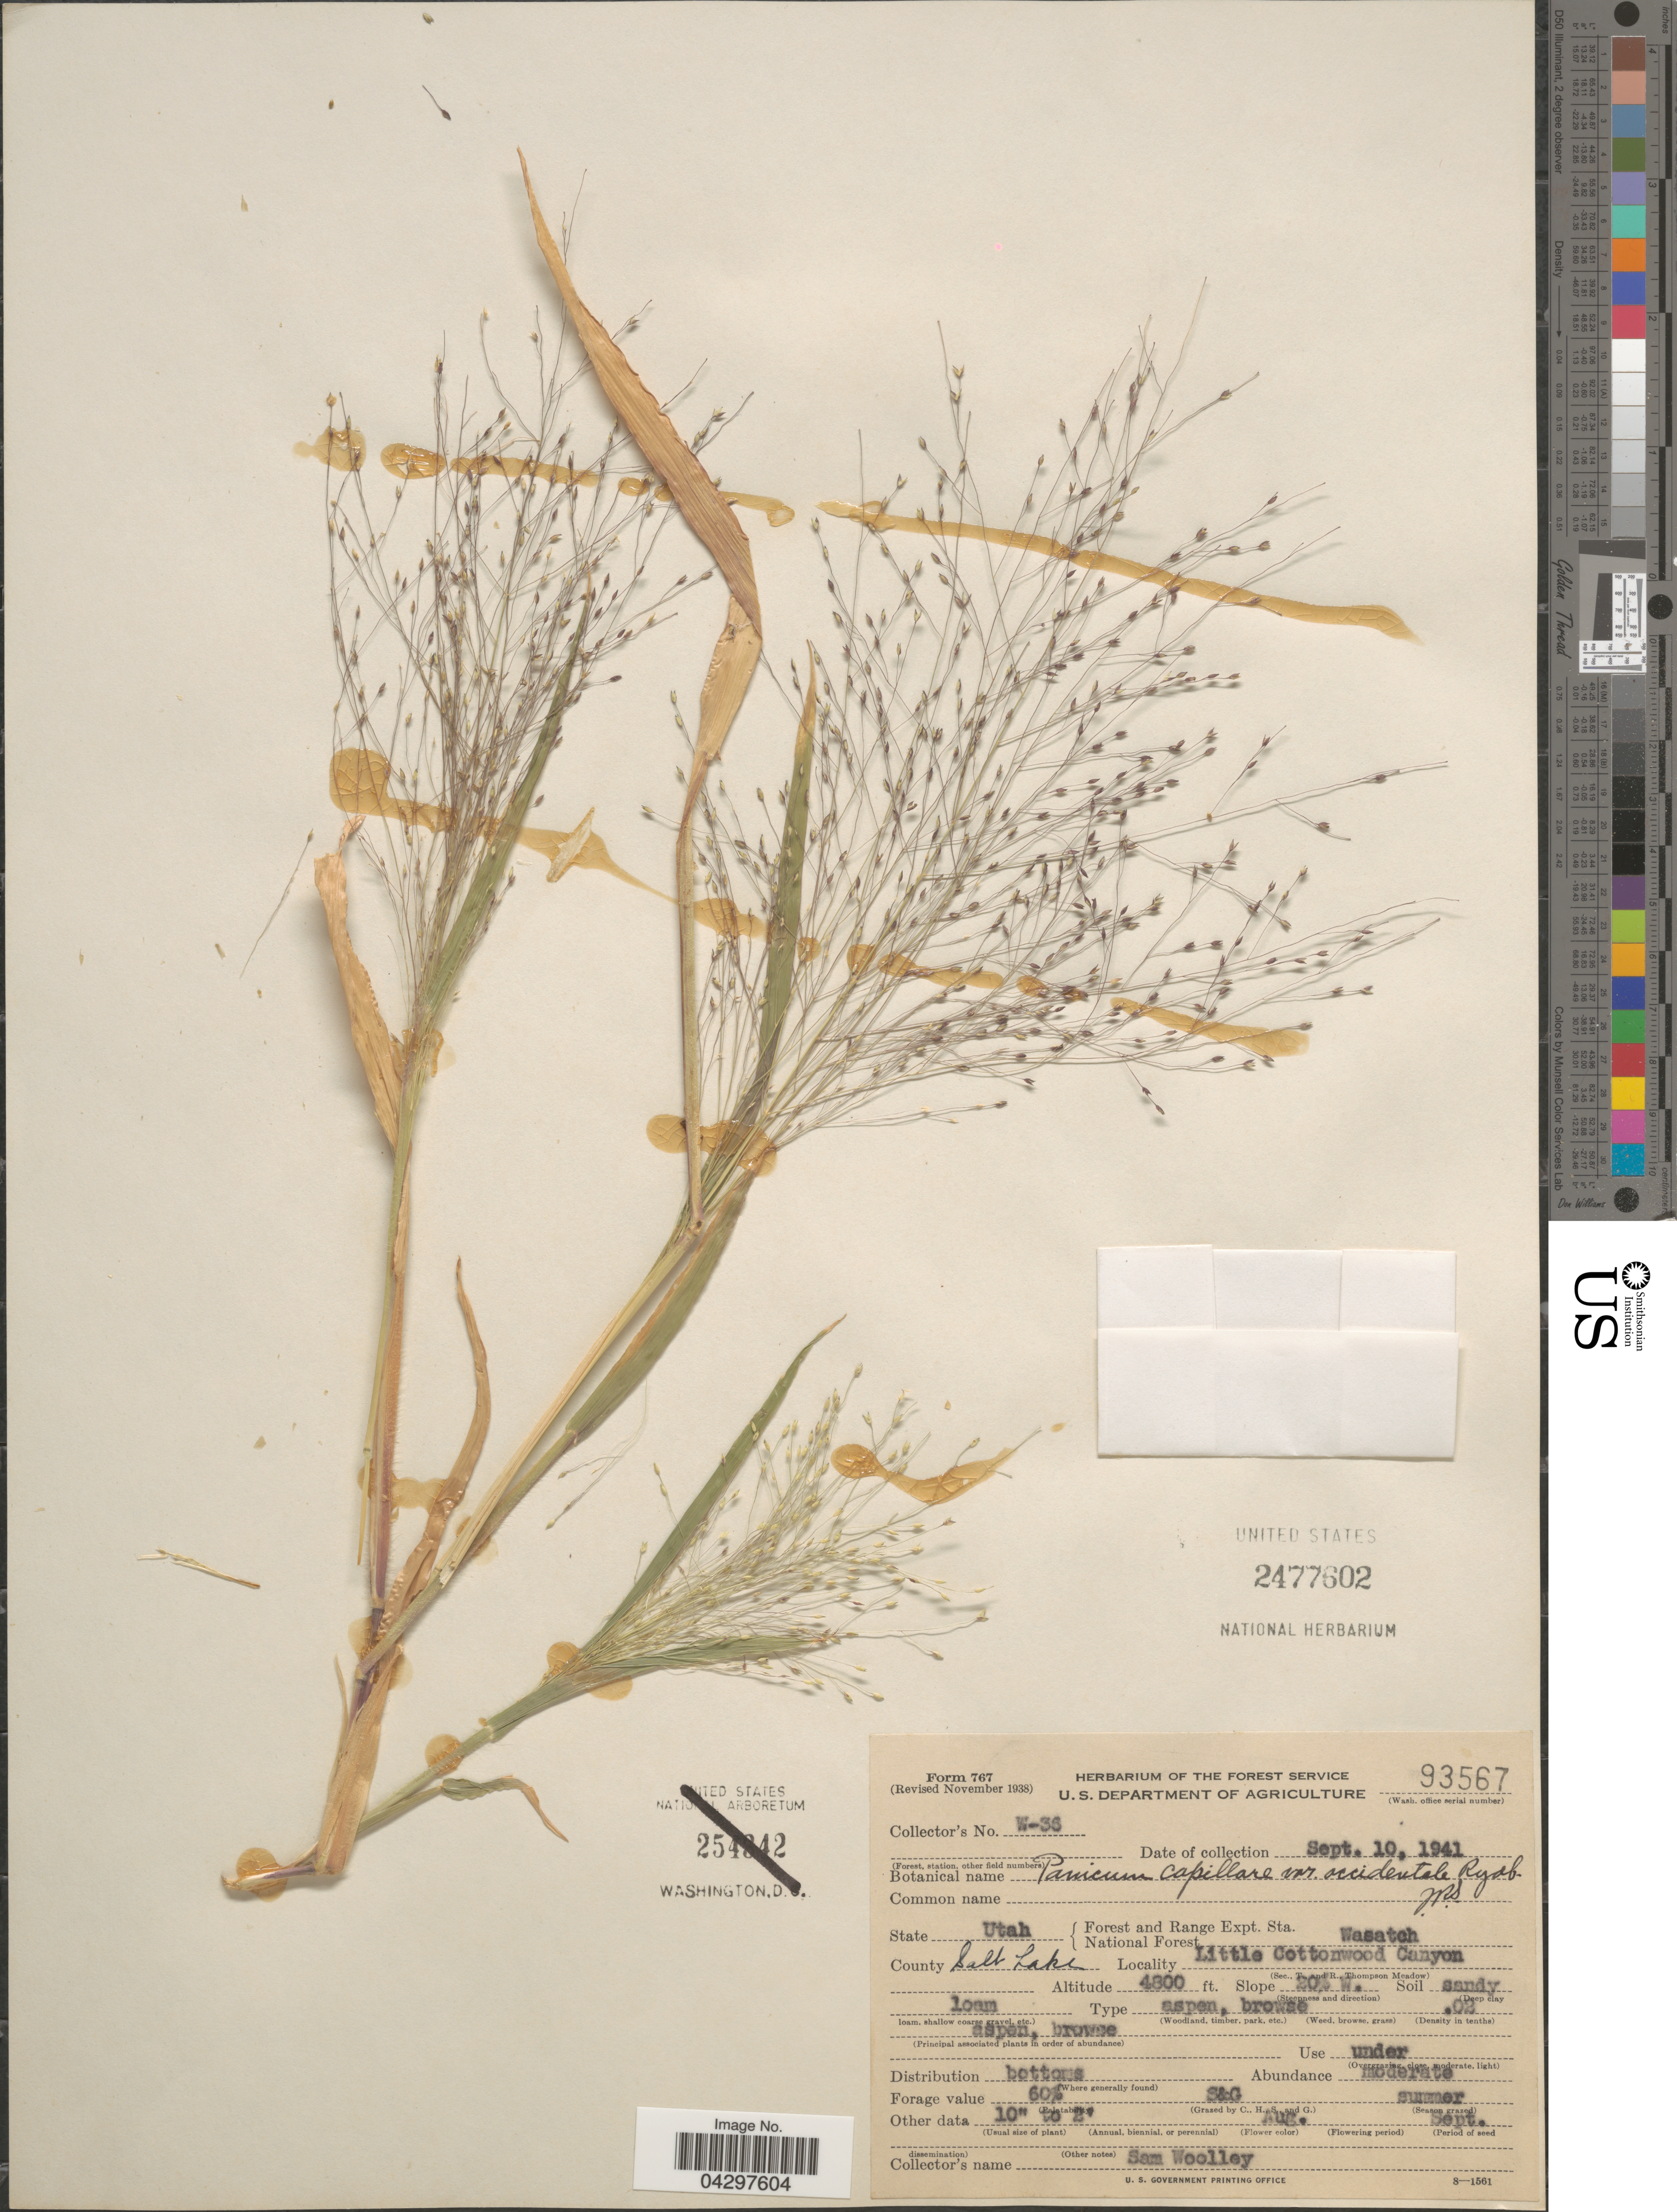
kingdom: Plantae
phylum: Tracheophyta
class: Liliopsida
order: Poales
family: Poaceae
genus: Panicum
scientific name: Panicum capillare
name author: L.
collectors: S. Woolley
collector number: W-36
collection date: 1941-09-10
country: United States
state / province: Utah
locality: Forest and Range Expt. Sta. National Forest. Wasatch. County Salt Lake. Little Cottonwood Canyon.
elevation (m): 1463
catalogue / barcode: US 2477602